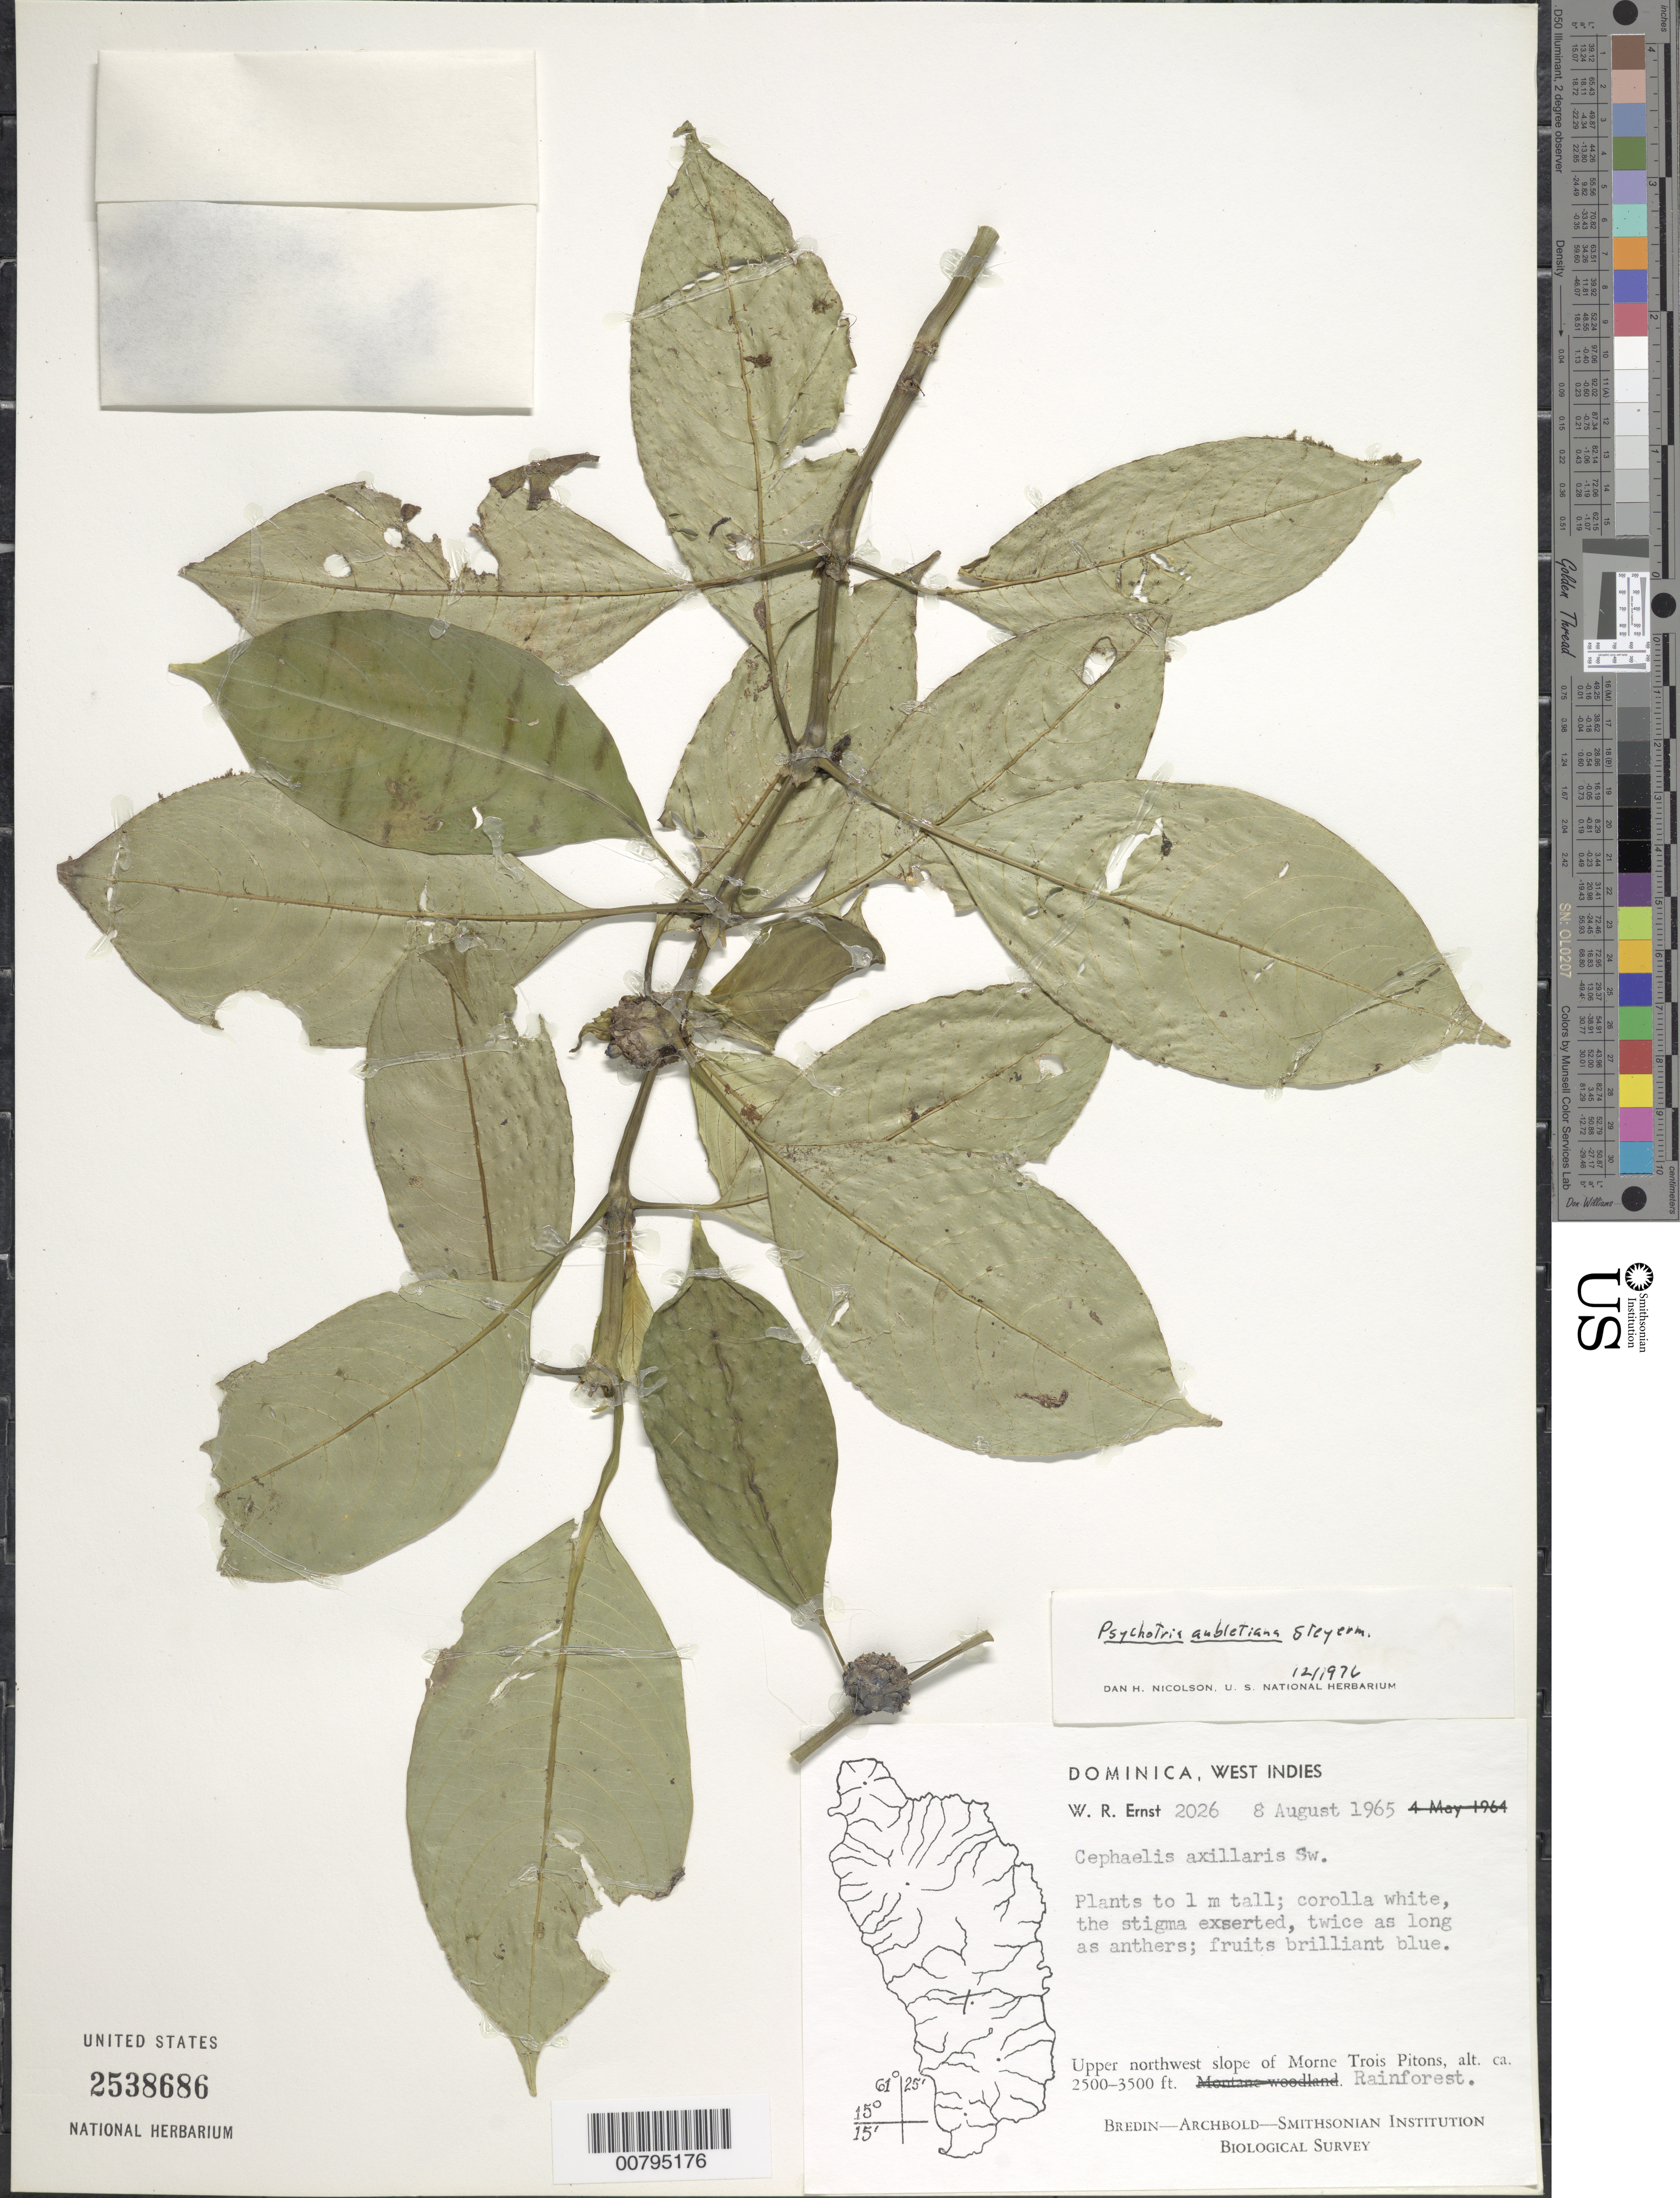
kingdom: Plantae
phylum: Tracheophyta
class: Magnoliopsida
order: Gentianales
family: Rubiaceae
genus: Psychotria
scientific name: Psychotria aubletiana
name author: Steyerm.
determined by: Nicolson, Dan H.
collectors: W. R. Ernst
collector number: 2026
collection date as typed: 08 Aug 1965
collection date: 1965-08-08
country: Dominica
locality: Upper NW slope of Morne Trois Pitons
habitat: Rainforest on upper slope of morne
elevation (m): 762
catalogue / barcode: US 2538686